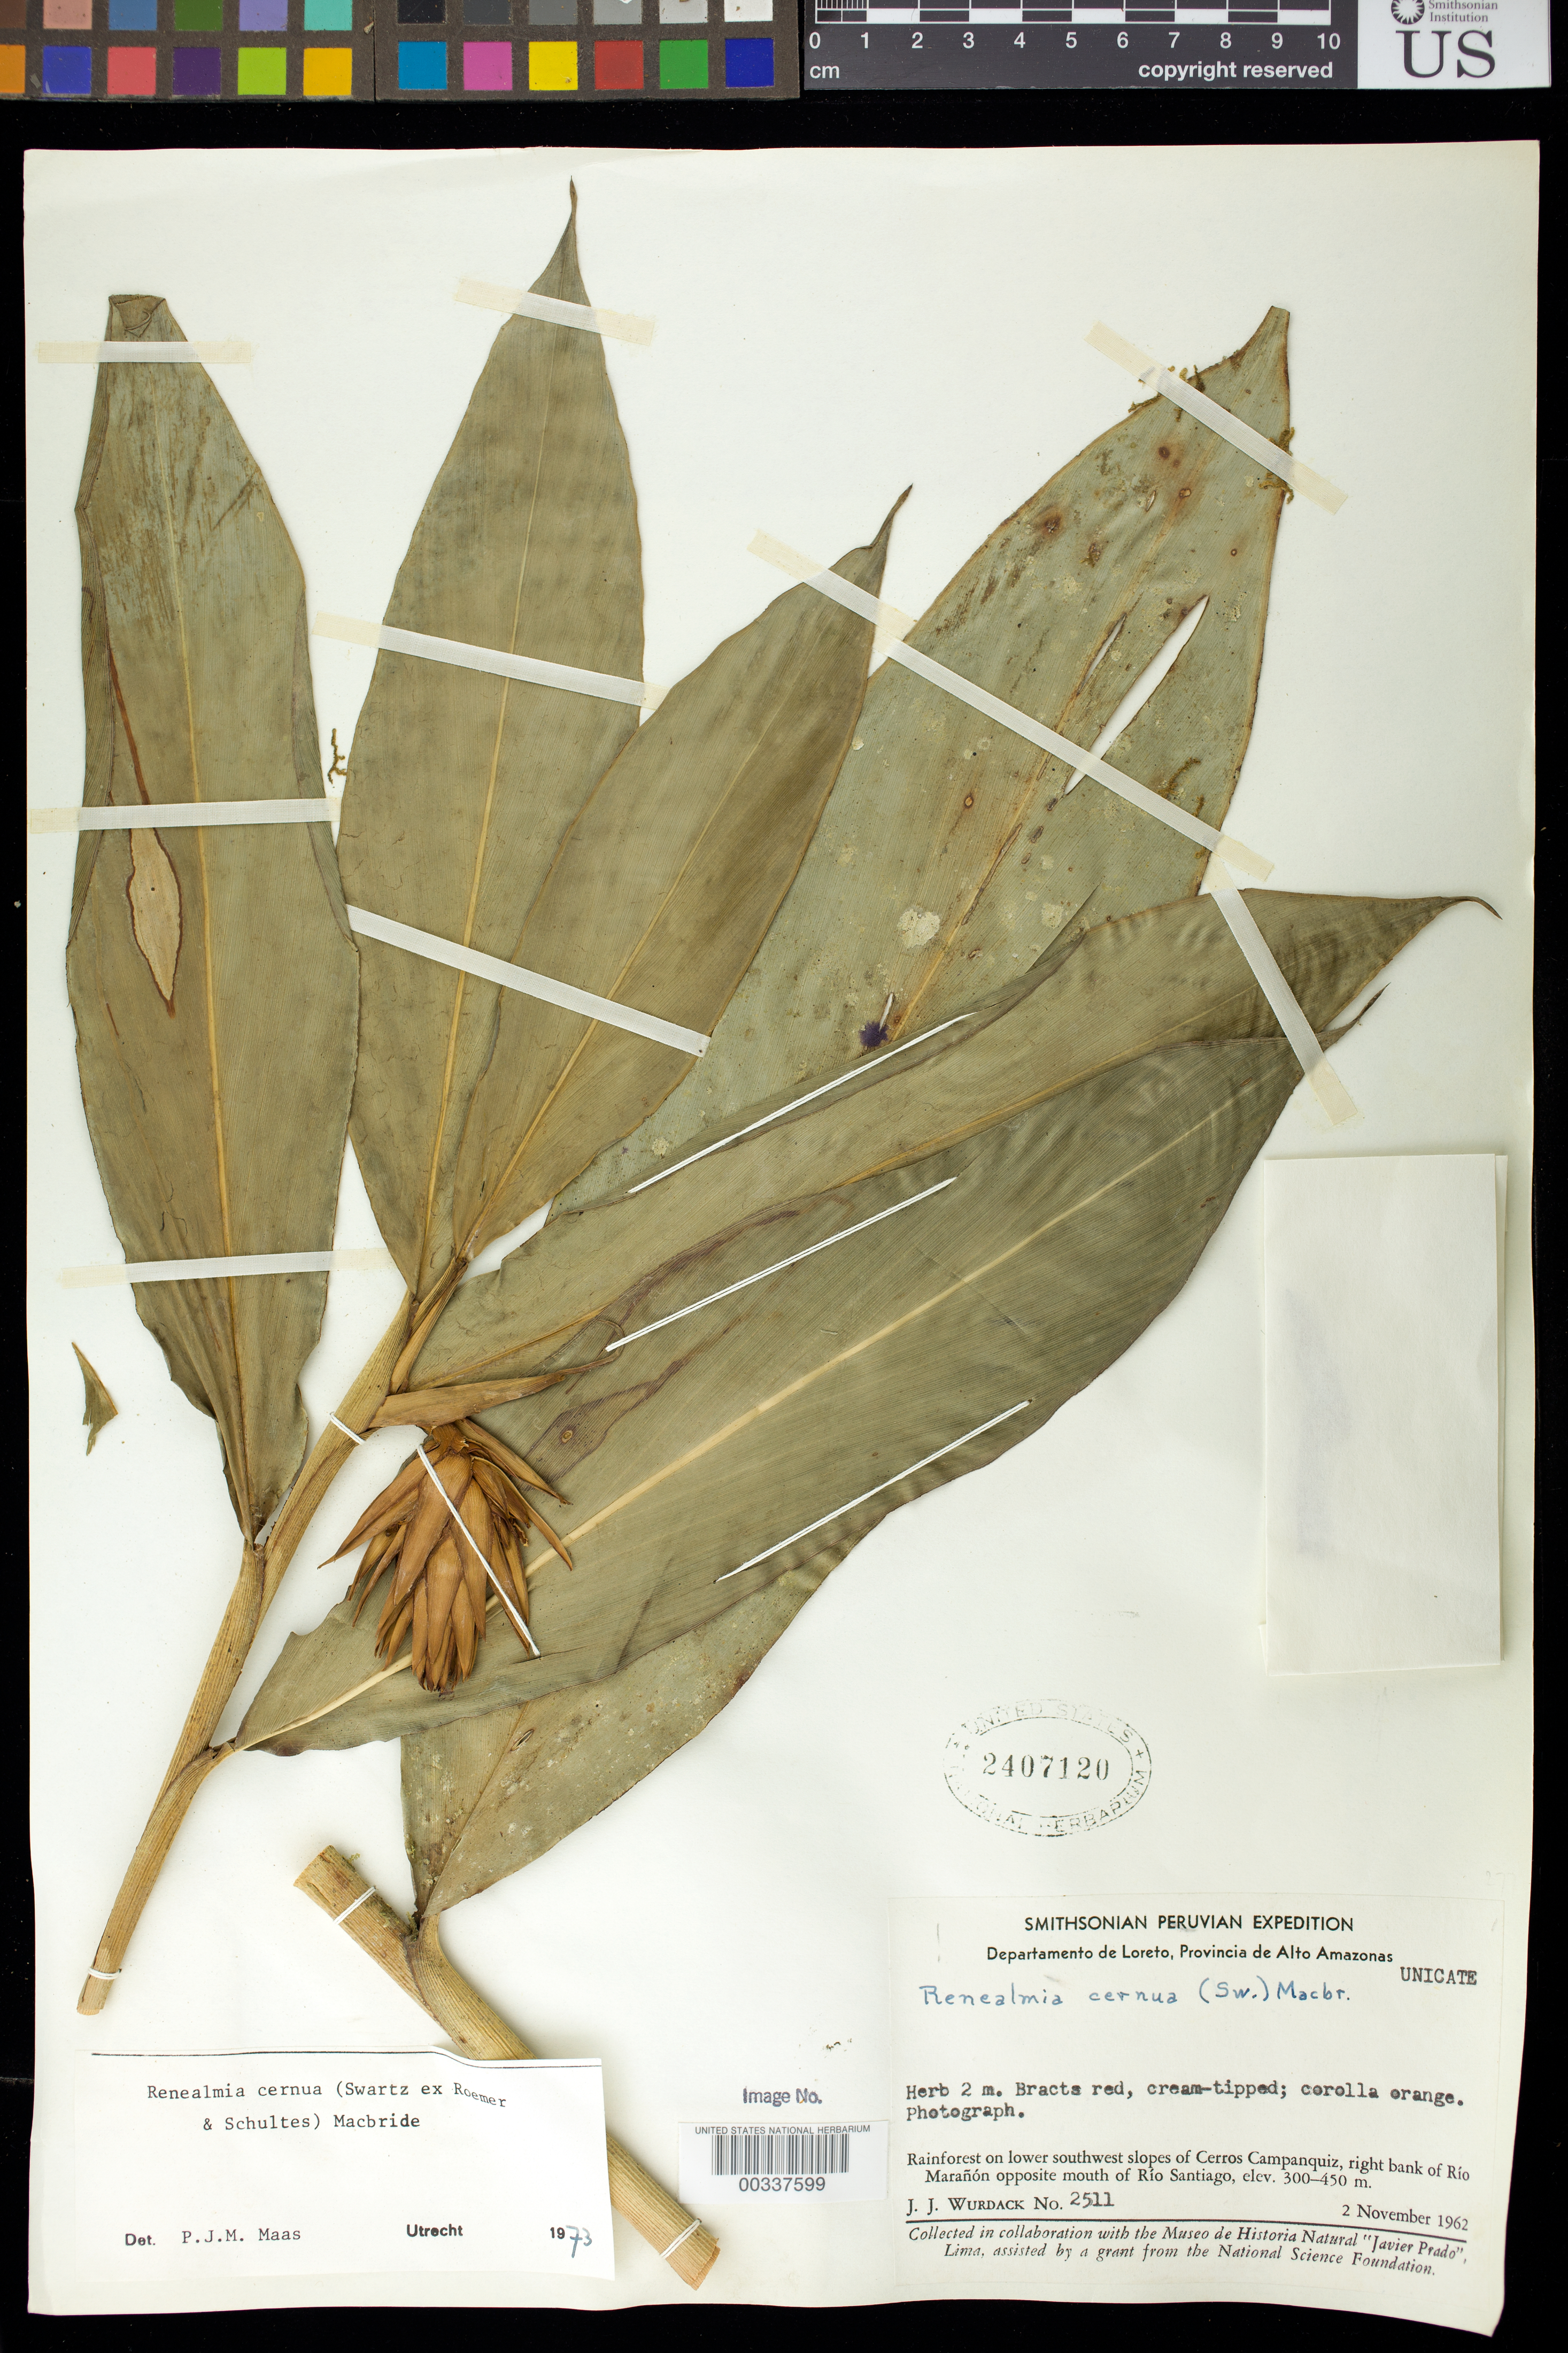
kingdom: Plantae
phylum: Tracheophyta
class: Liliopsida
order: Zingiberales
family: Zingiberaceae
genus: Renealmia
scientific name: Renealmia cernua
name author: (Sw. ex Roem. & Schult.) J.F. Macbr.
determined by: Maas, Paul J. M.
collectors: J. J. Wurdack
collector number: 2511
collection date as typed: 02 Nov 1962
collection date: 1962-11-02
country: Peru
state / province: Loreto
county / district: Alto Amazonas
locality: Rainforest on lower SW slopes of Cerros Campanquiz, right bank of Rio Maranon opposite mouth of Rio Santiago.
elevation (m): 300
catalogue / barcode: US 2407120